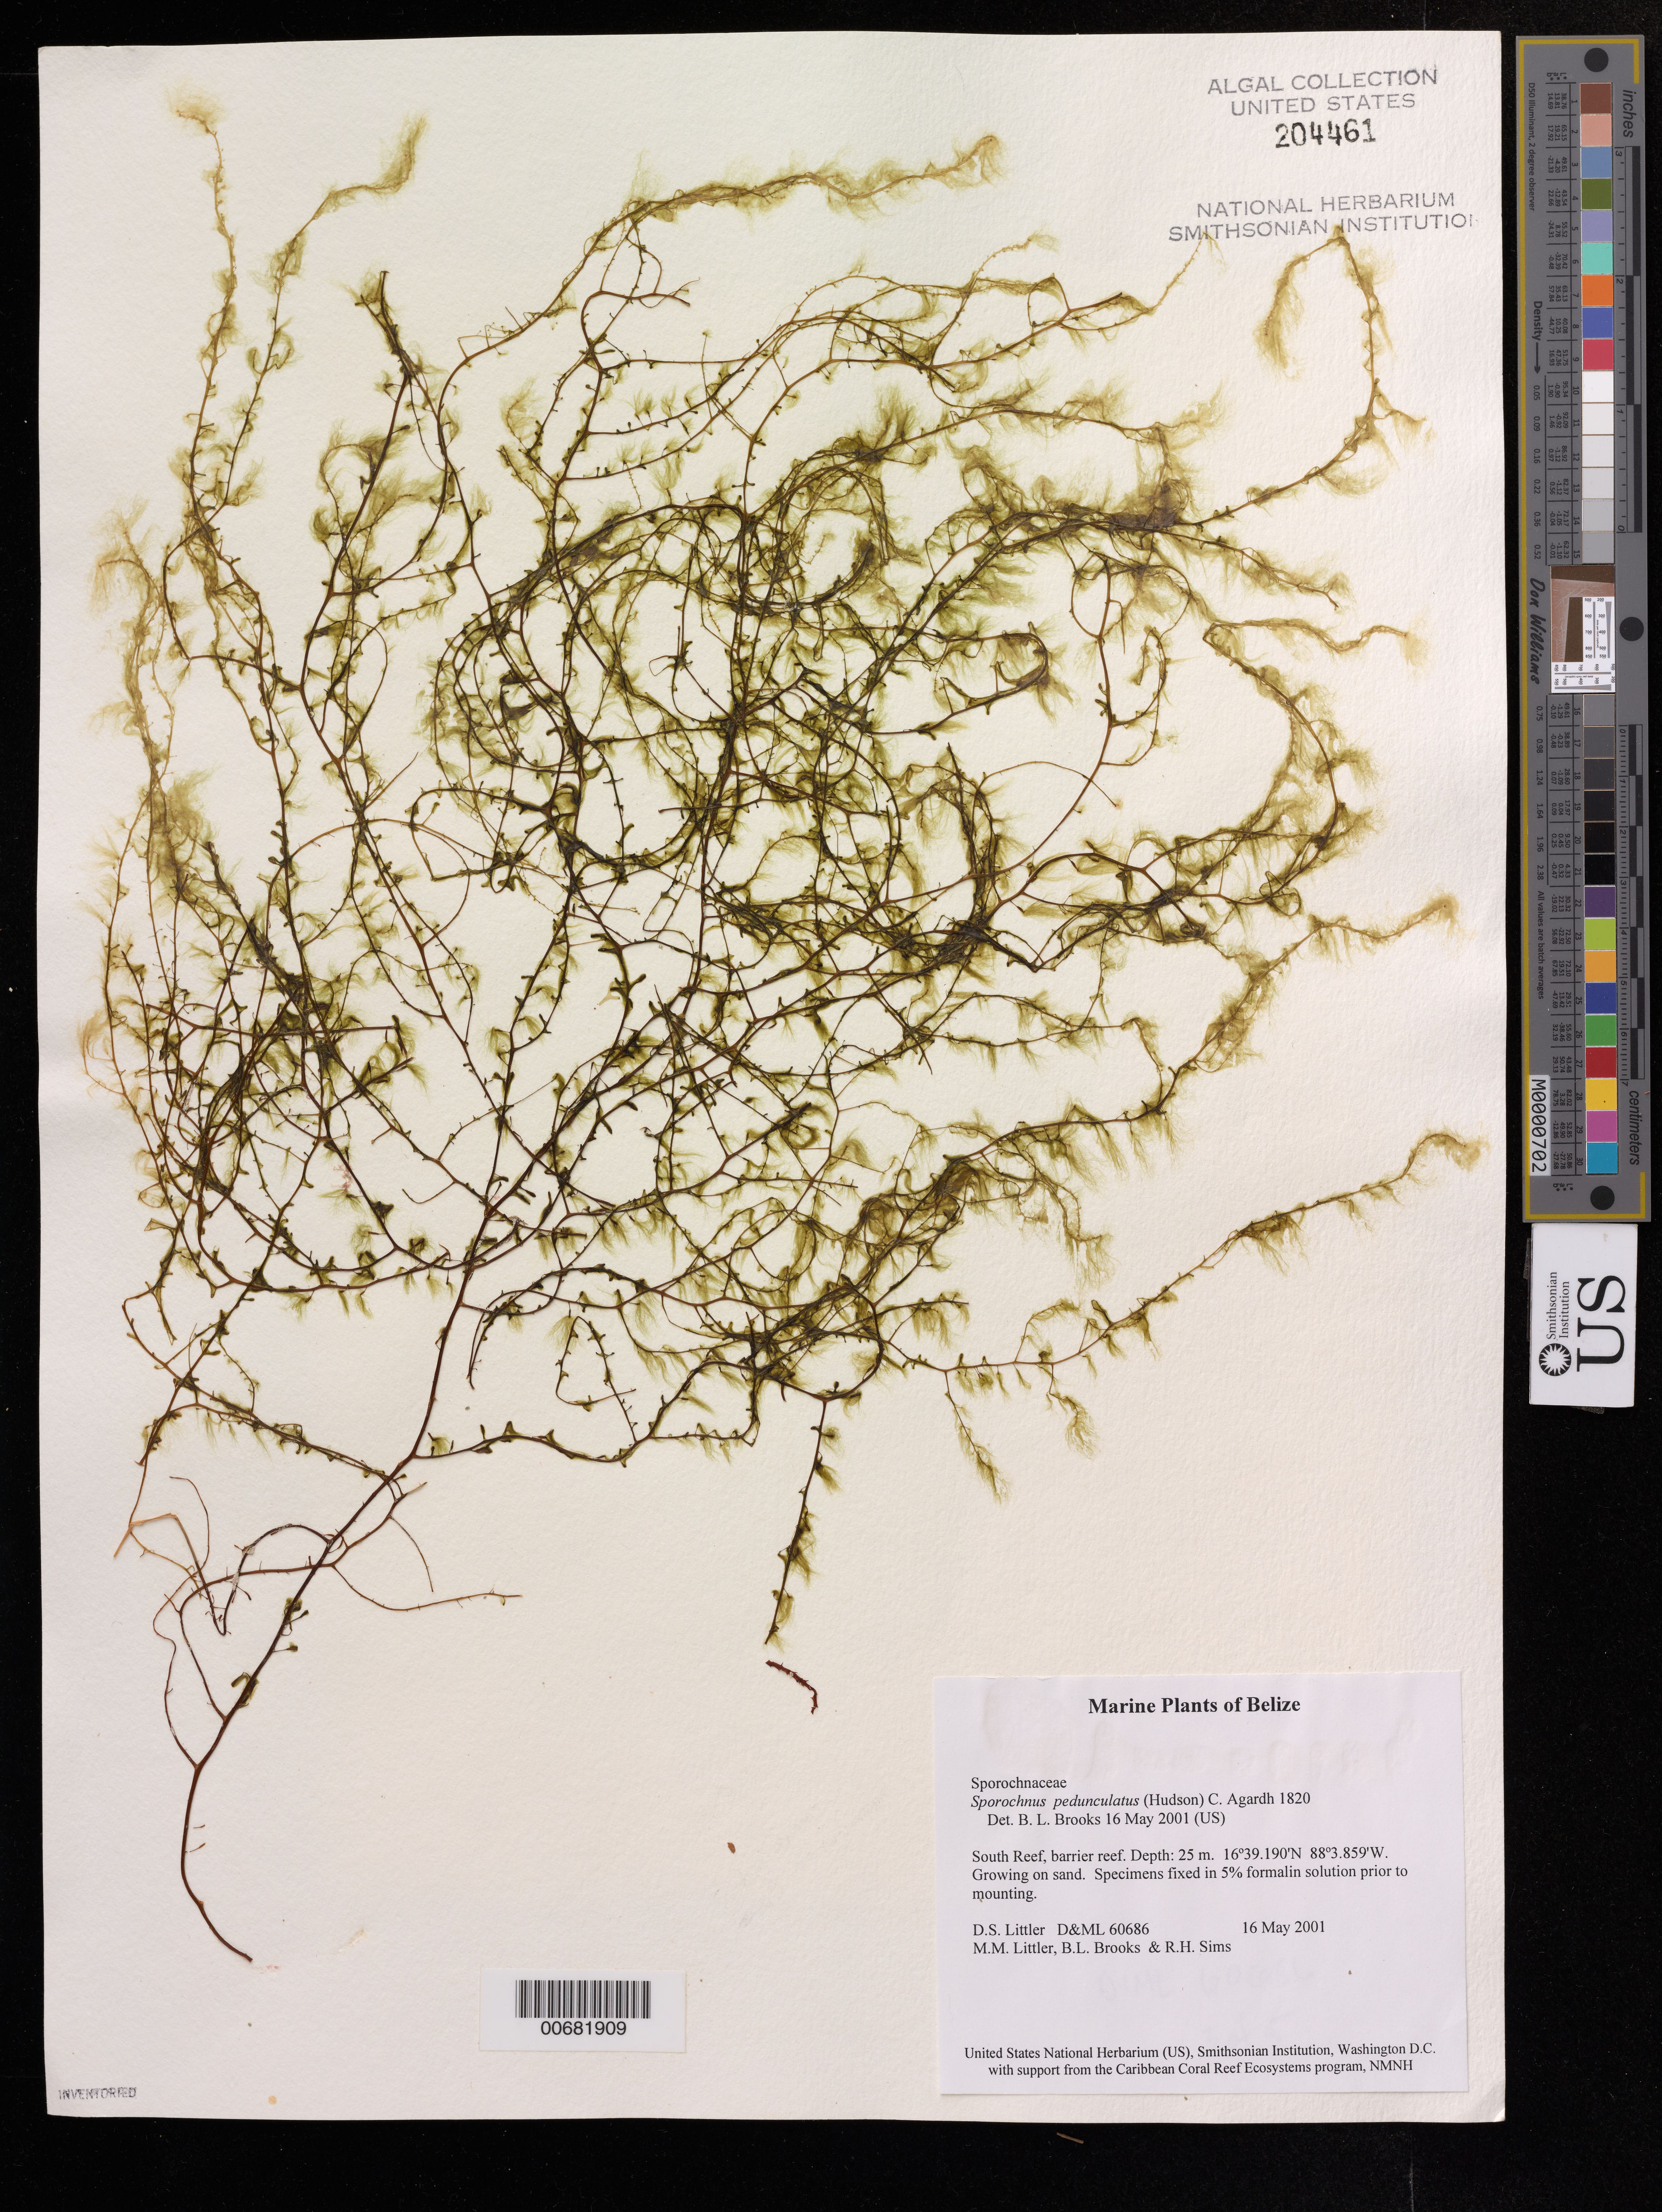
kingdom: Chromista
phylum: Ochrophyta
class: Phaeophyceae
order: Sporochnales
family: Sporochnaceae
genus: Sporochnus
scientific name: Sporochnus pedunculatus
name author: (Huds.) C. Agardh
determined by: Brooks, B. L., (BOT), Smithsonian Institution - National Museum of Natural History (UNITED STATES)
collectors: D. S. Littler, M. M. Littler, B. Brooks & R. H. Sims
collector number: D&ML 60686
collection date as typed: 16 May 2001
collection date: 2001-05-16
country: Belize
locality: South Reef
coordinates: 16 39.190' N, 88 3.859' W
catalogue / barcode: US 204461